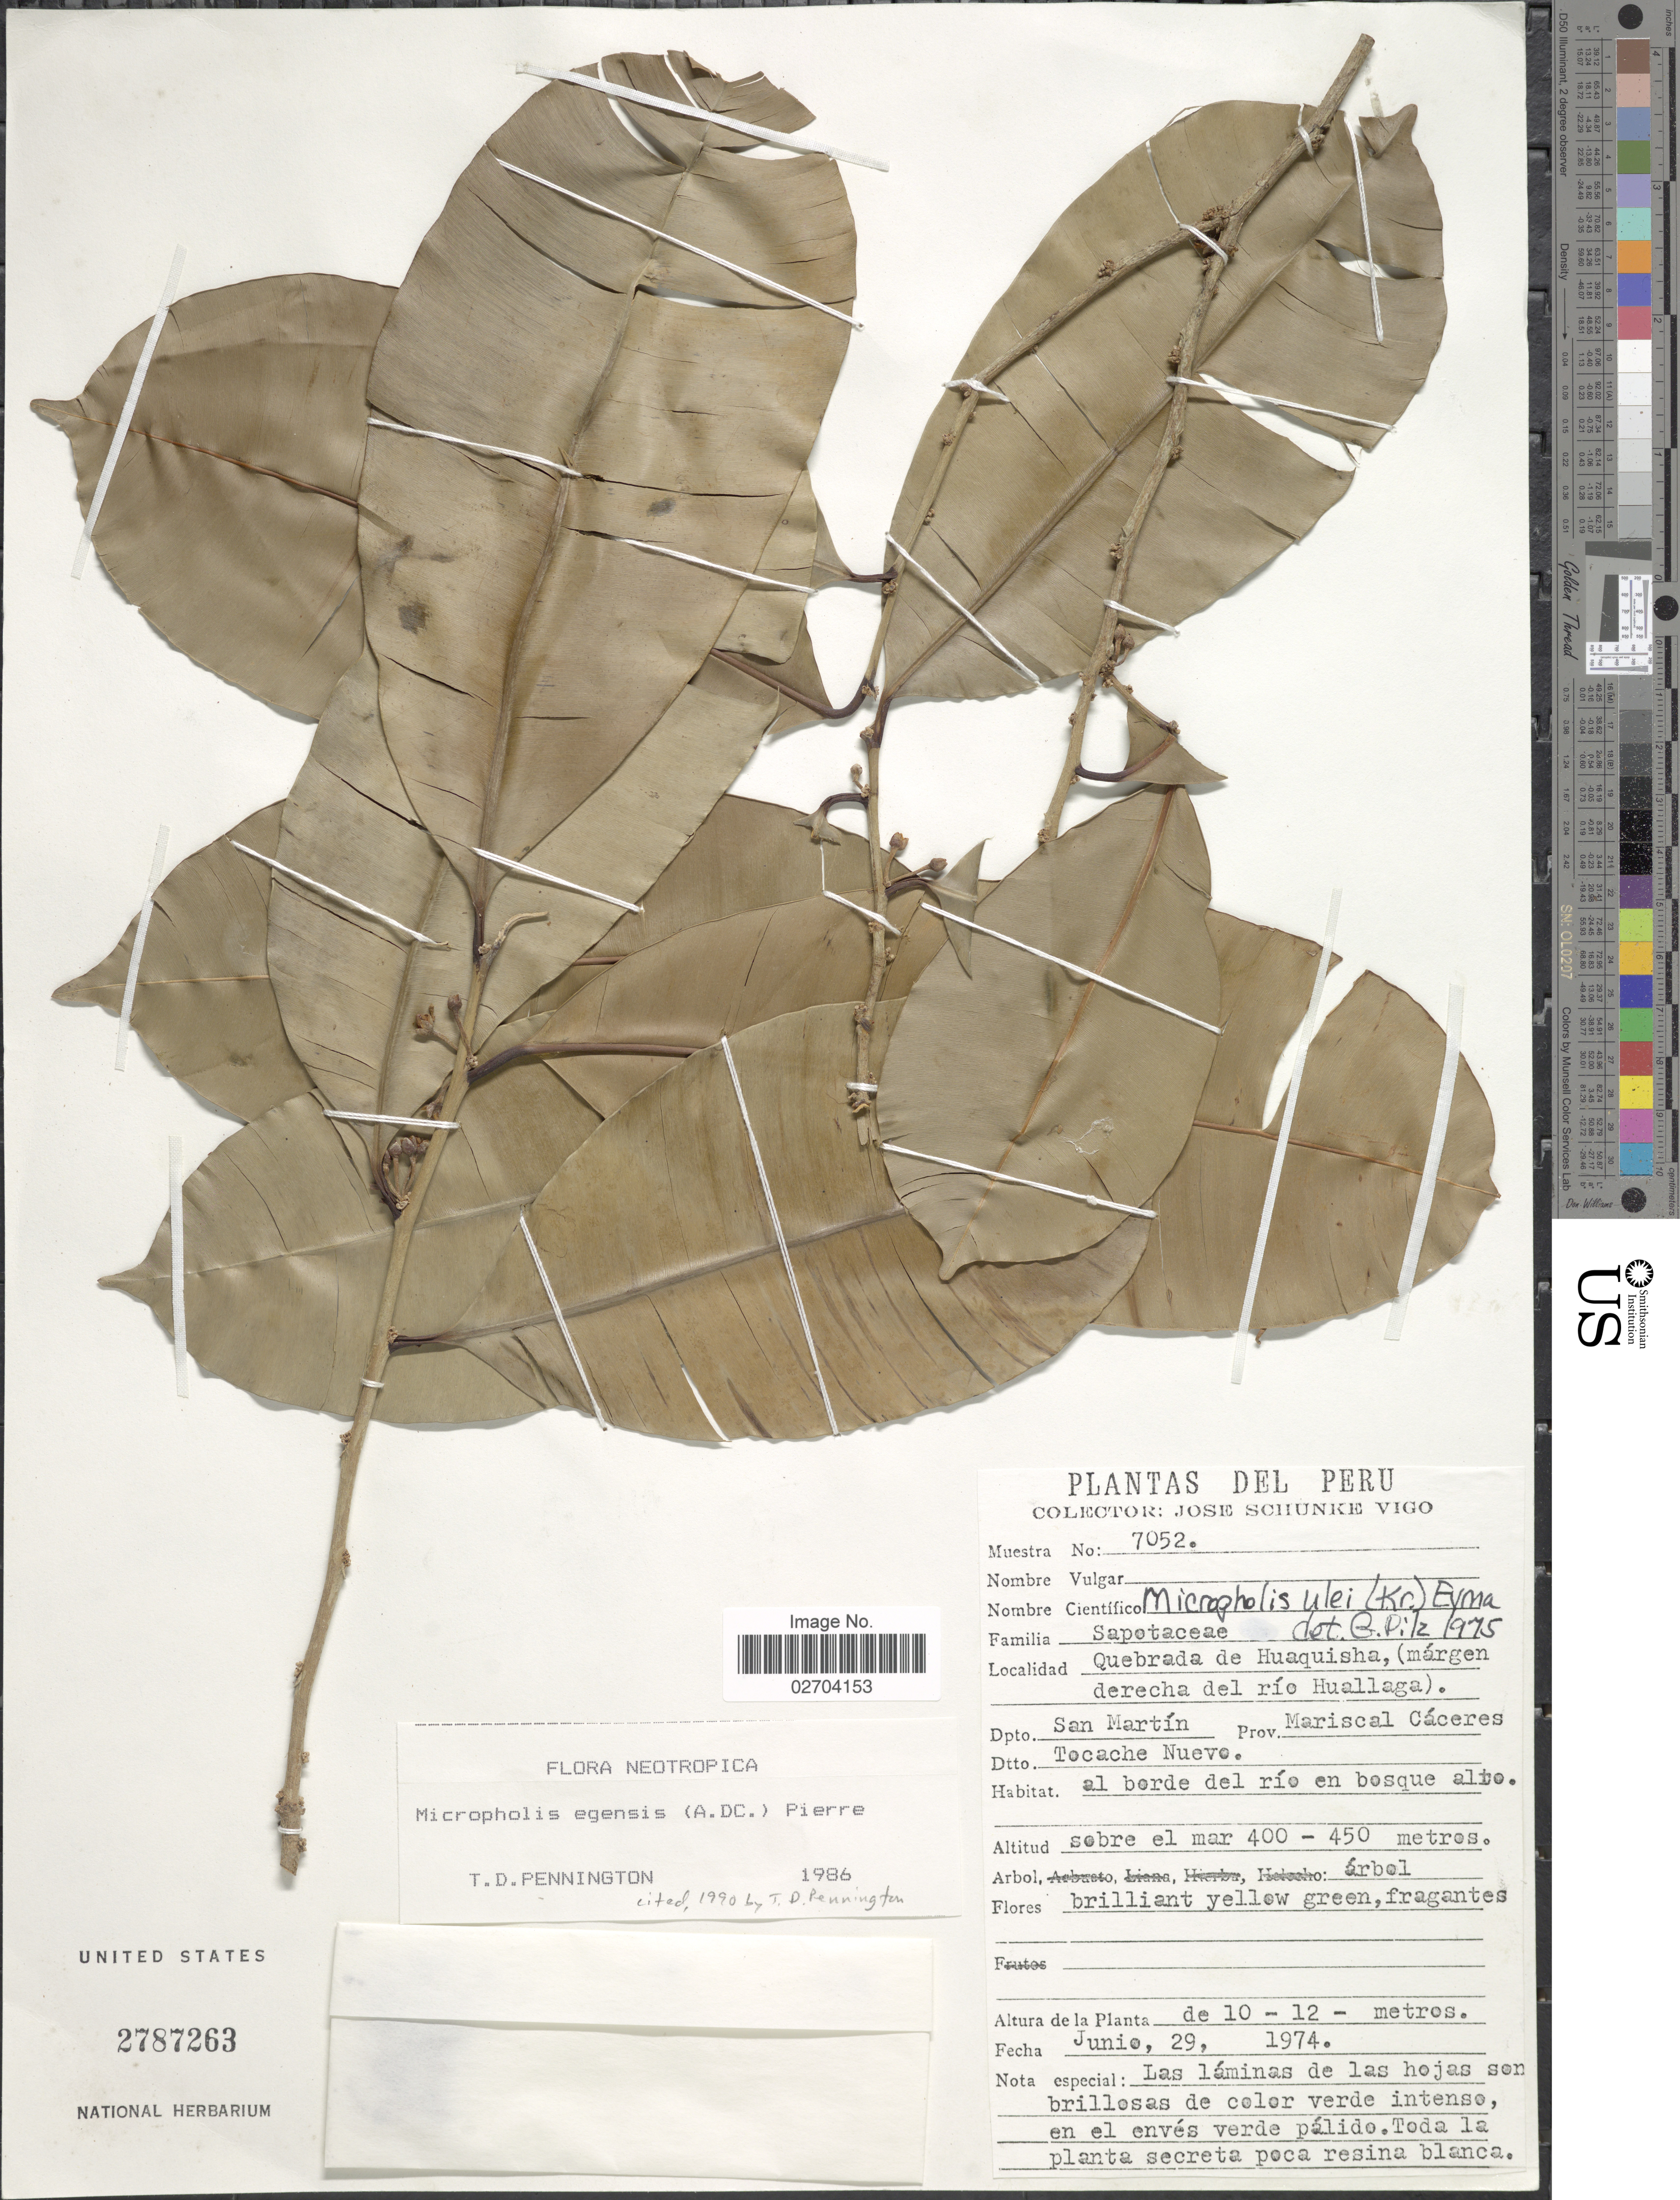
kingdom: Plantae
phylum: Tracheophyta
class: Magnoliopsida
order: Ericales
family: Sapotaceae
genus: Micropholis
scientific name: Micropholis egensis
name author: (A. DC.) Pierre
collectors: J. Schunke Vigo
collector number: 7052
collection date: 1974-06-29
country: Peru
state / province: San Martín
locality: Quebrada de Huaquisha, (Margen derecha del rio Huallaga), Dtto. Tocache Nueve. Prov. Mariscal Caceres.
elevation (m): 400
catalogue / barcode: US 2787263